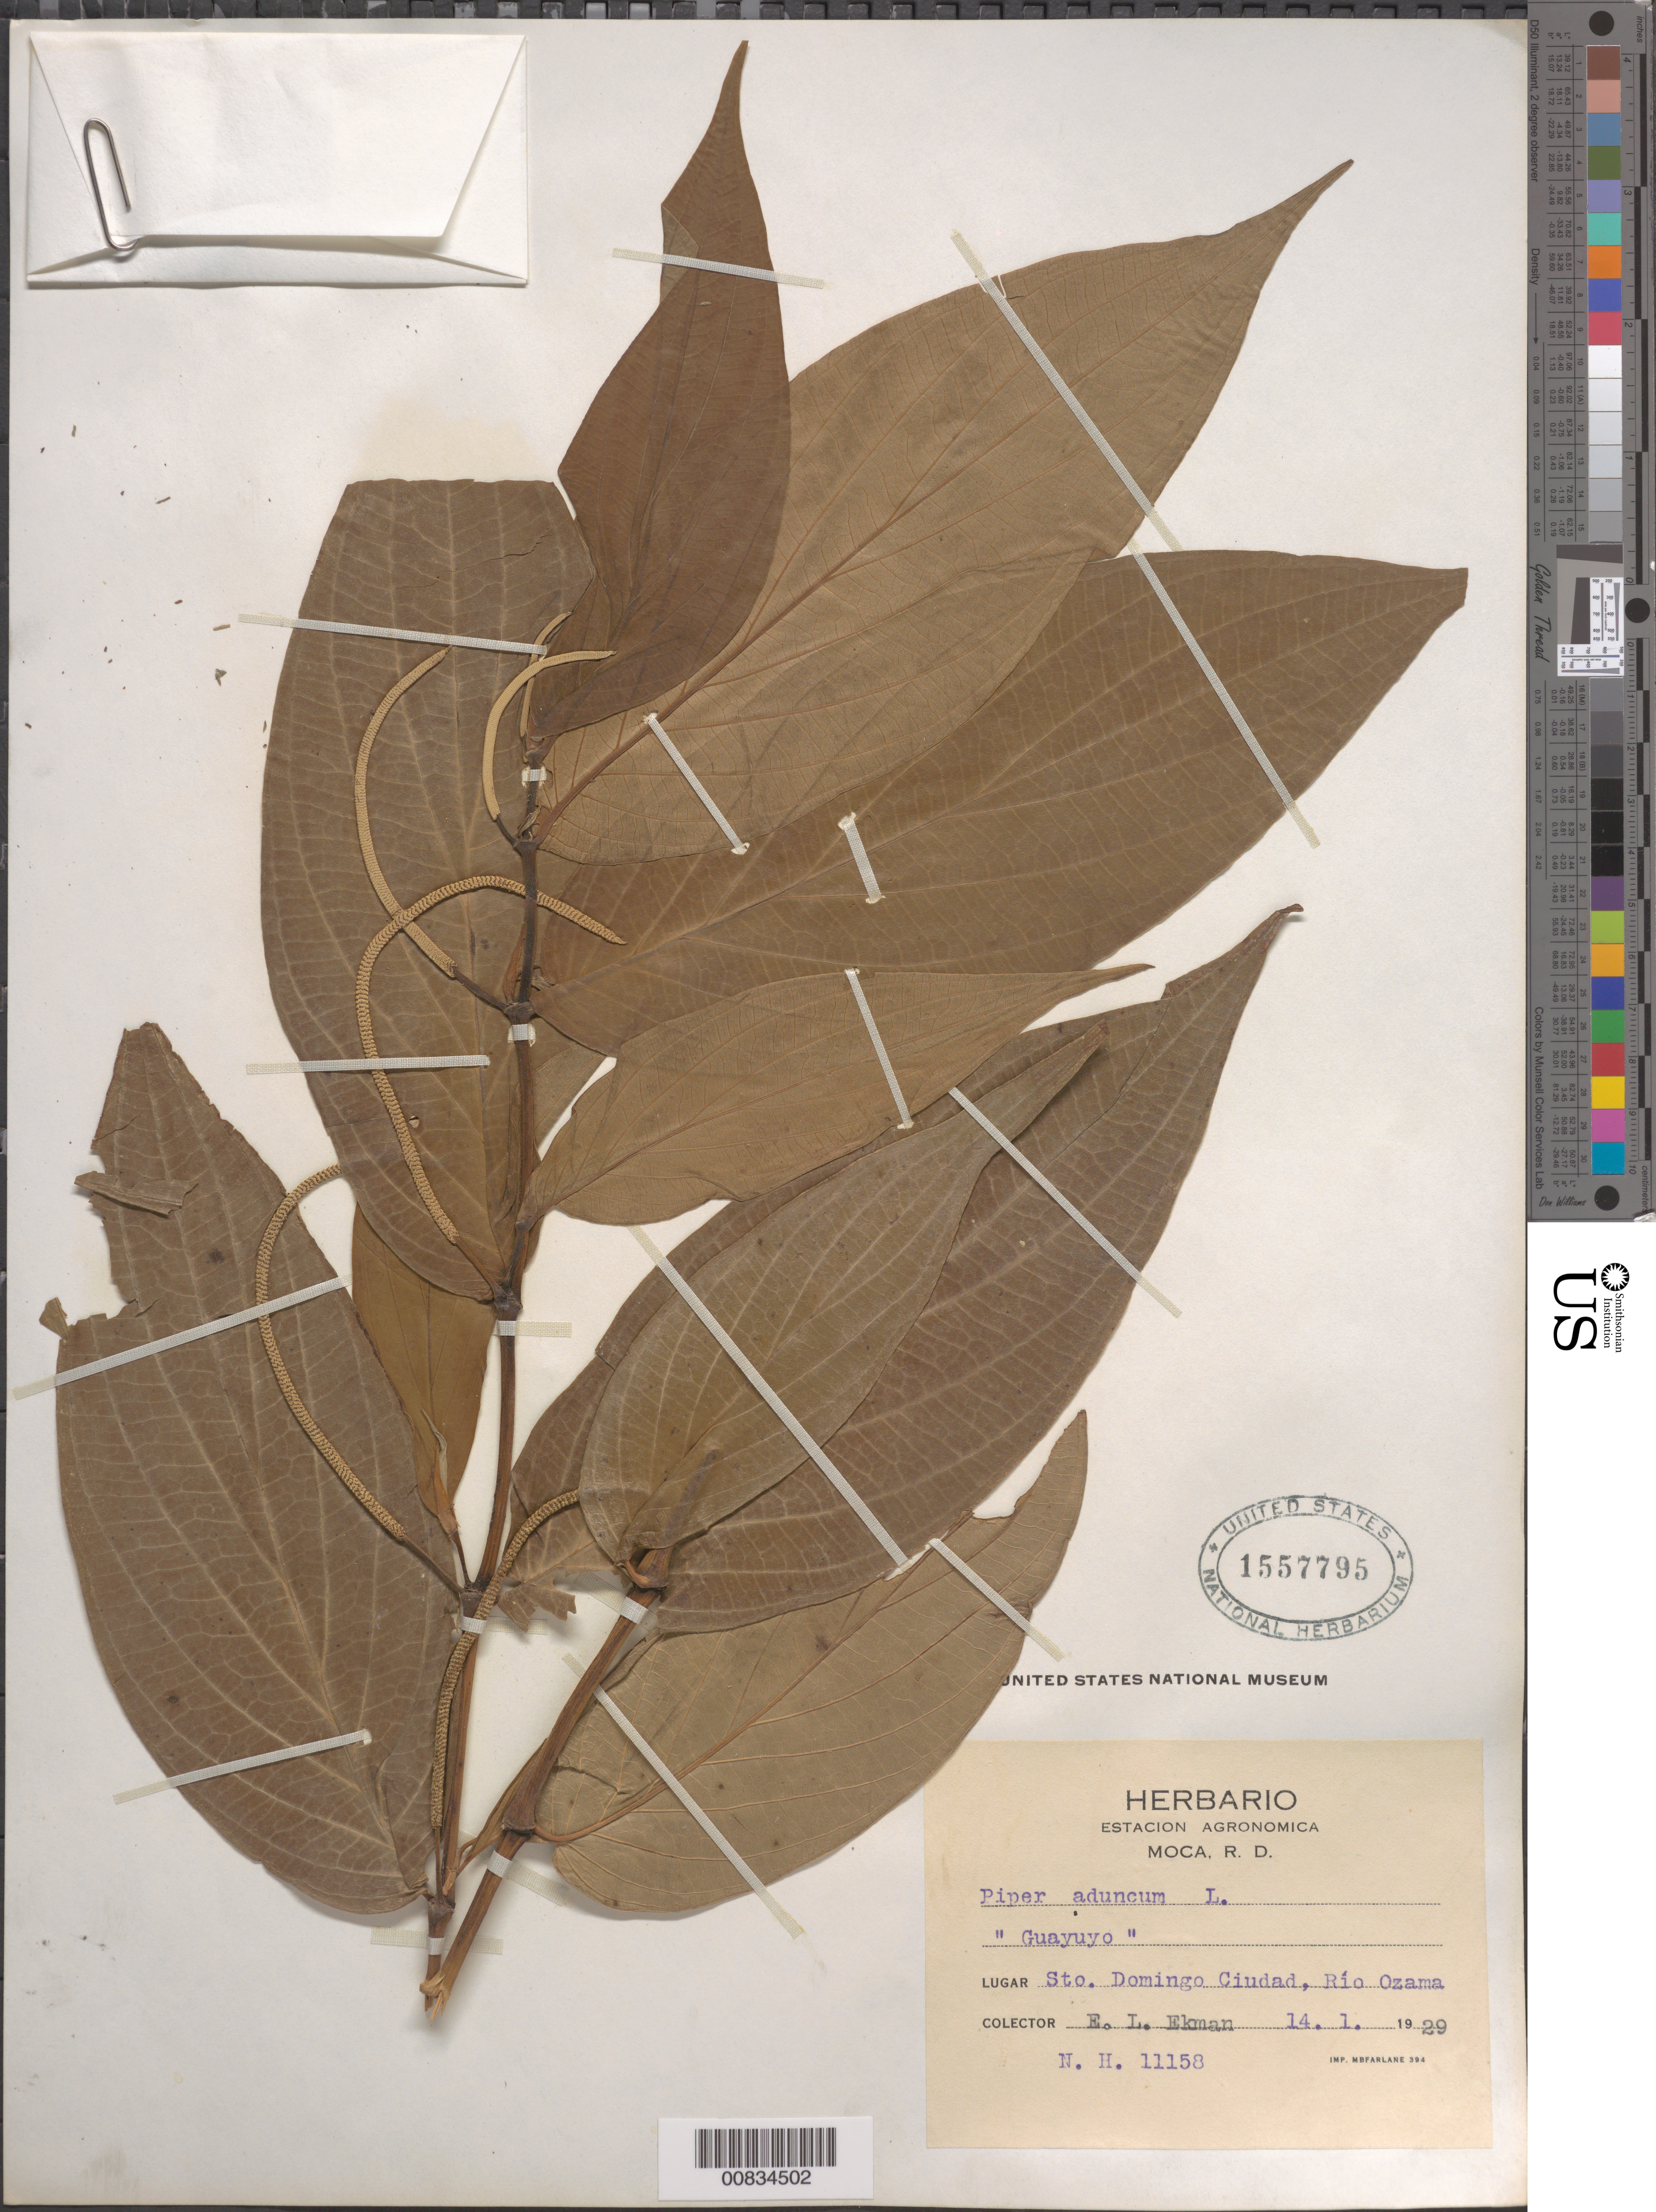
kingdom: Plantae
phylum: Tracheophyta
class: Magnoliopsida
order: Piperales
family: Piperaceae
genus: Piper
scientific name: Piper aduncum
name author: L.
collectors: E. L. Ekman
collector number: H 11158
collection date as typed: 14 Jan 1929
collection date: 1929-01-14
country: Dominican Republic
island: Hispaniola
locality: Sto. Domingo Ciudad, Río Ozama.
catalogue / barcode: US 1557795